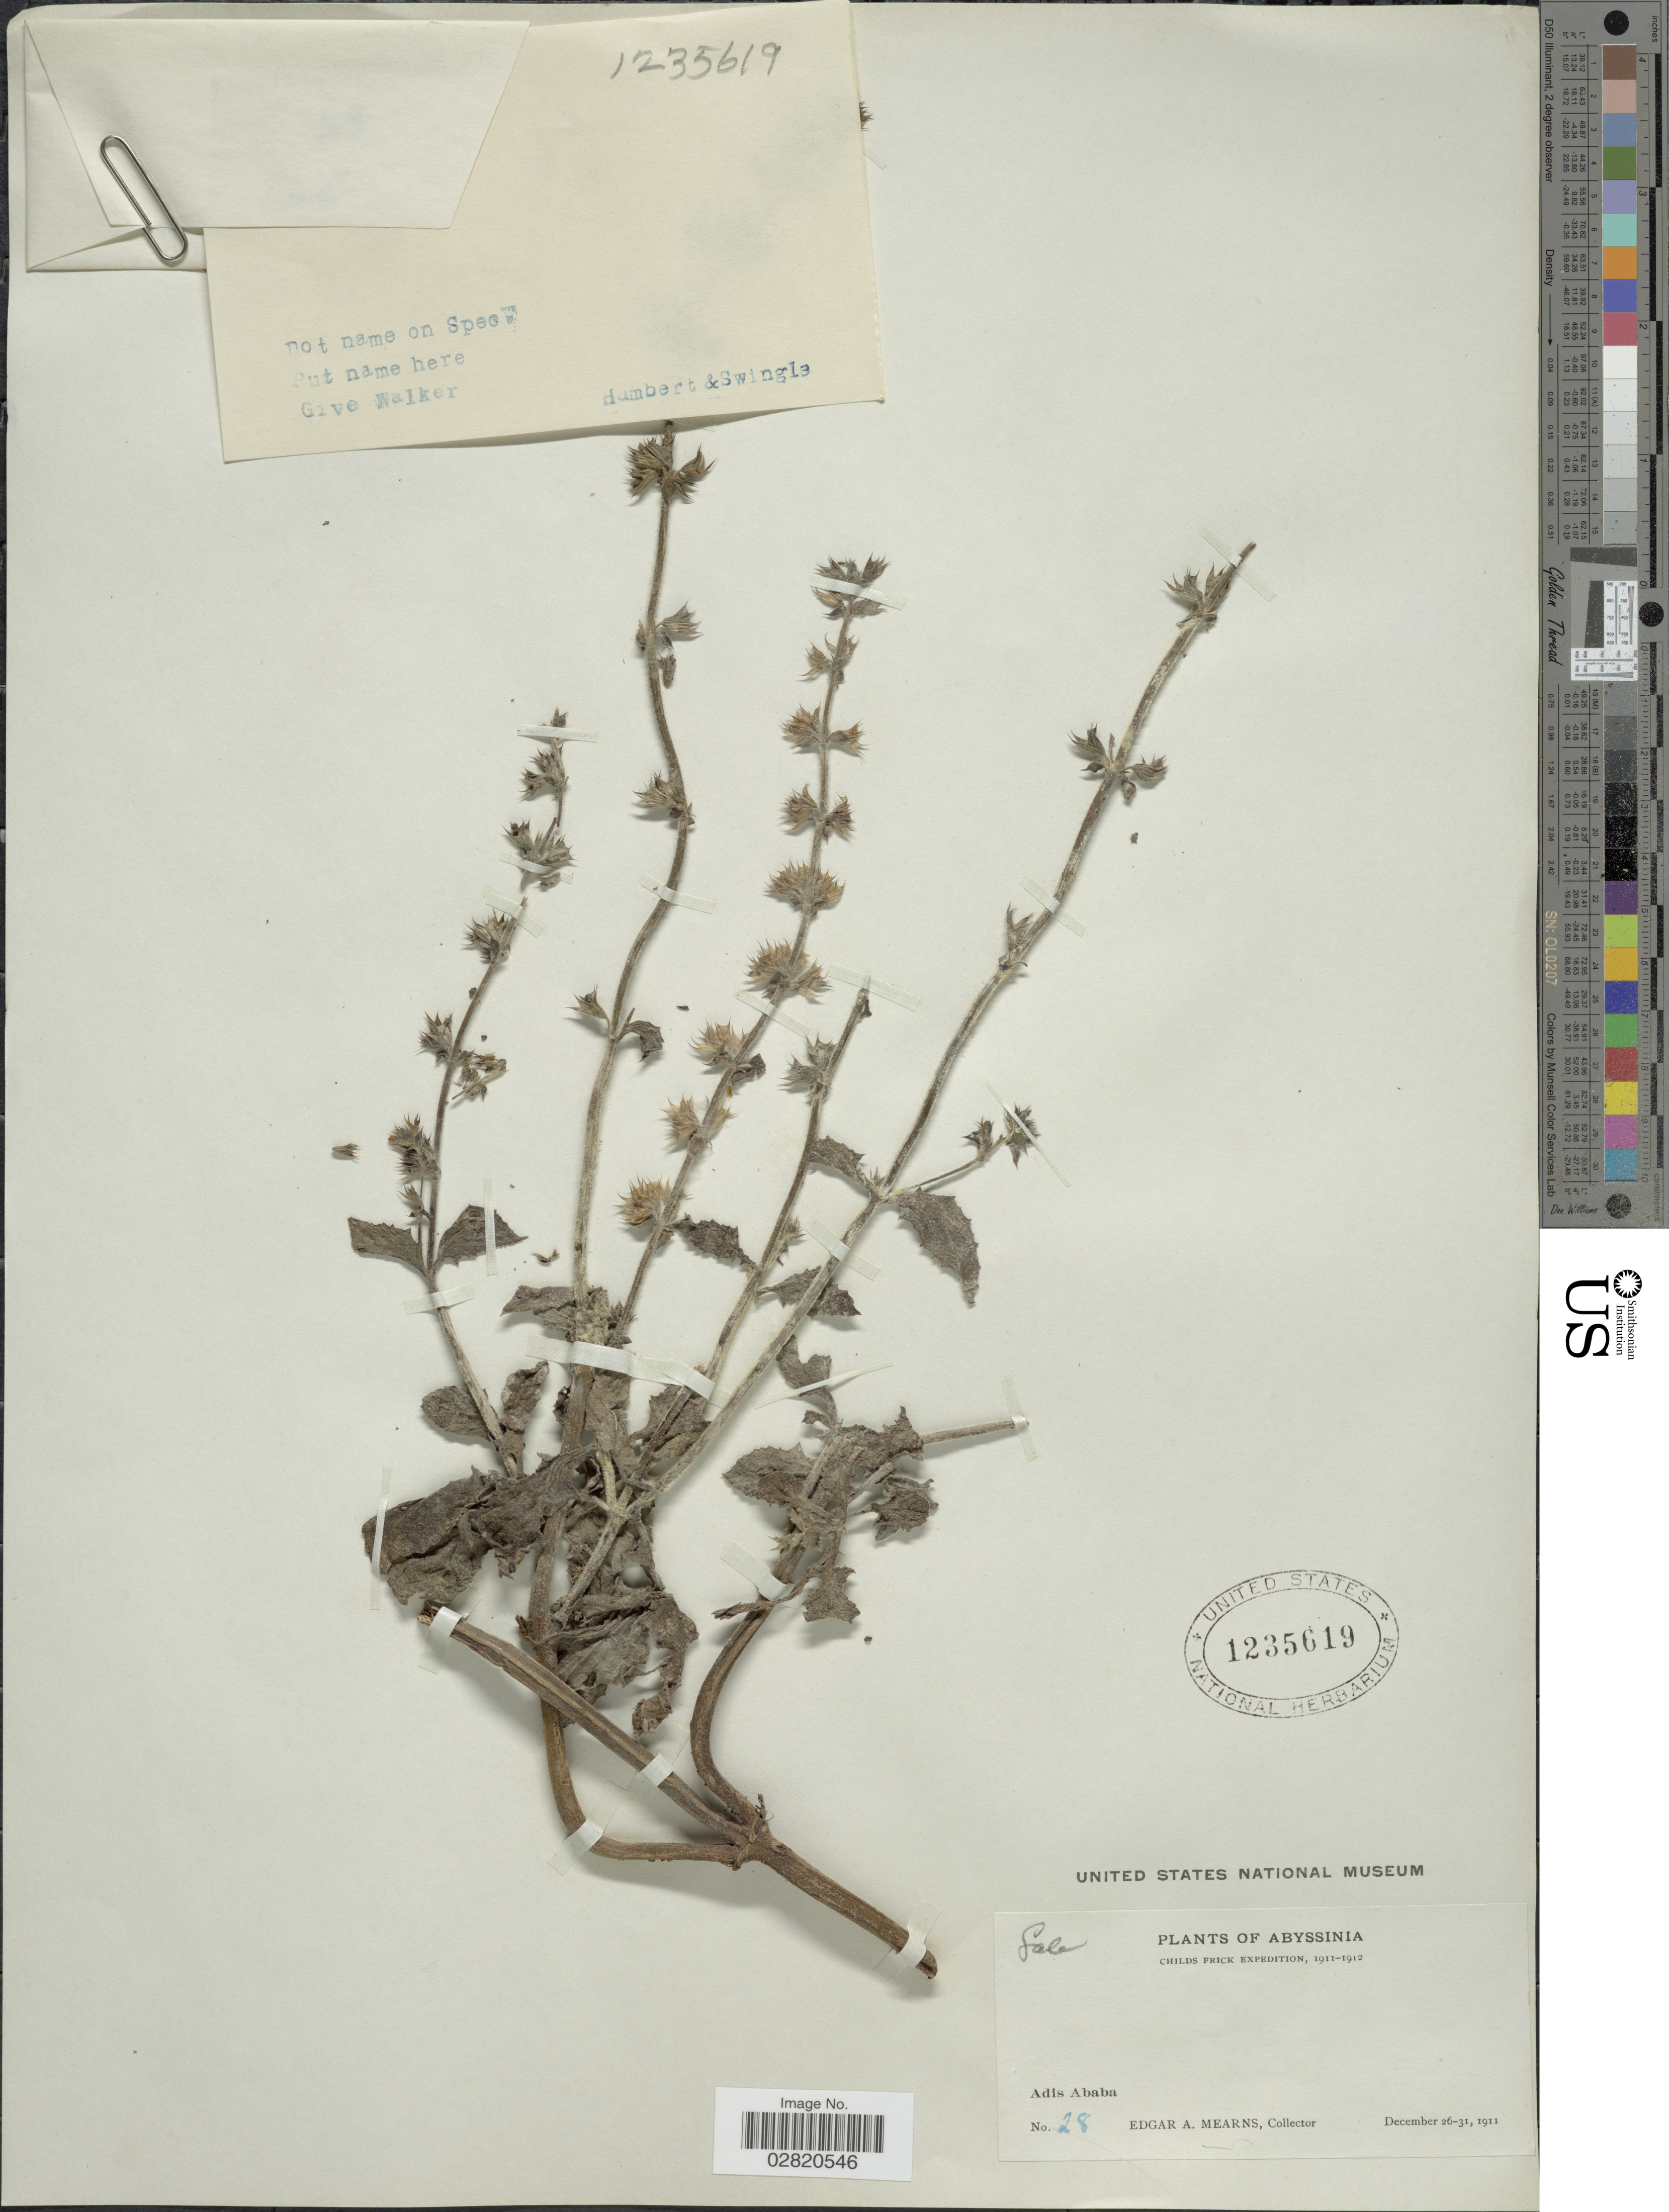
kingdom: Plantae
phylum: Tracheophyta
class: Magnoliopsida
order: Lamiales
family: Lamiaceae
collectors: E. A. Mearns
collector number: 28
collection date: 1911-12-26/1911-12-31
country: Eritrea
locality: Abyssinia. Childs Frick. Adis Ababa.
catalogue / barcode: US 1235619